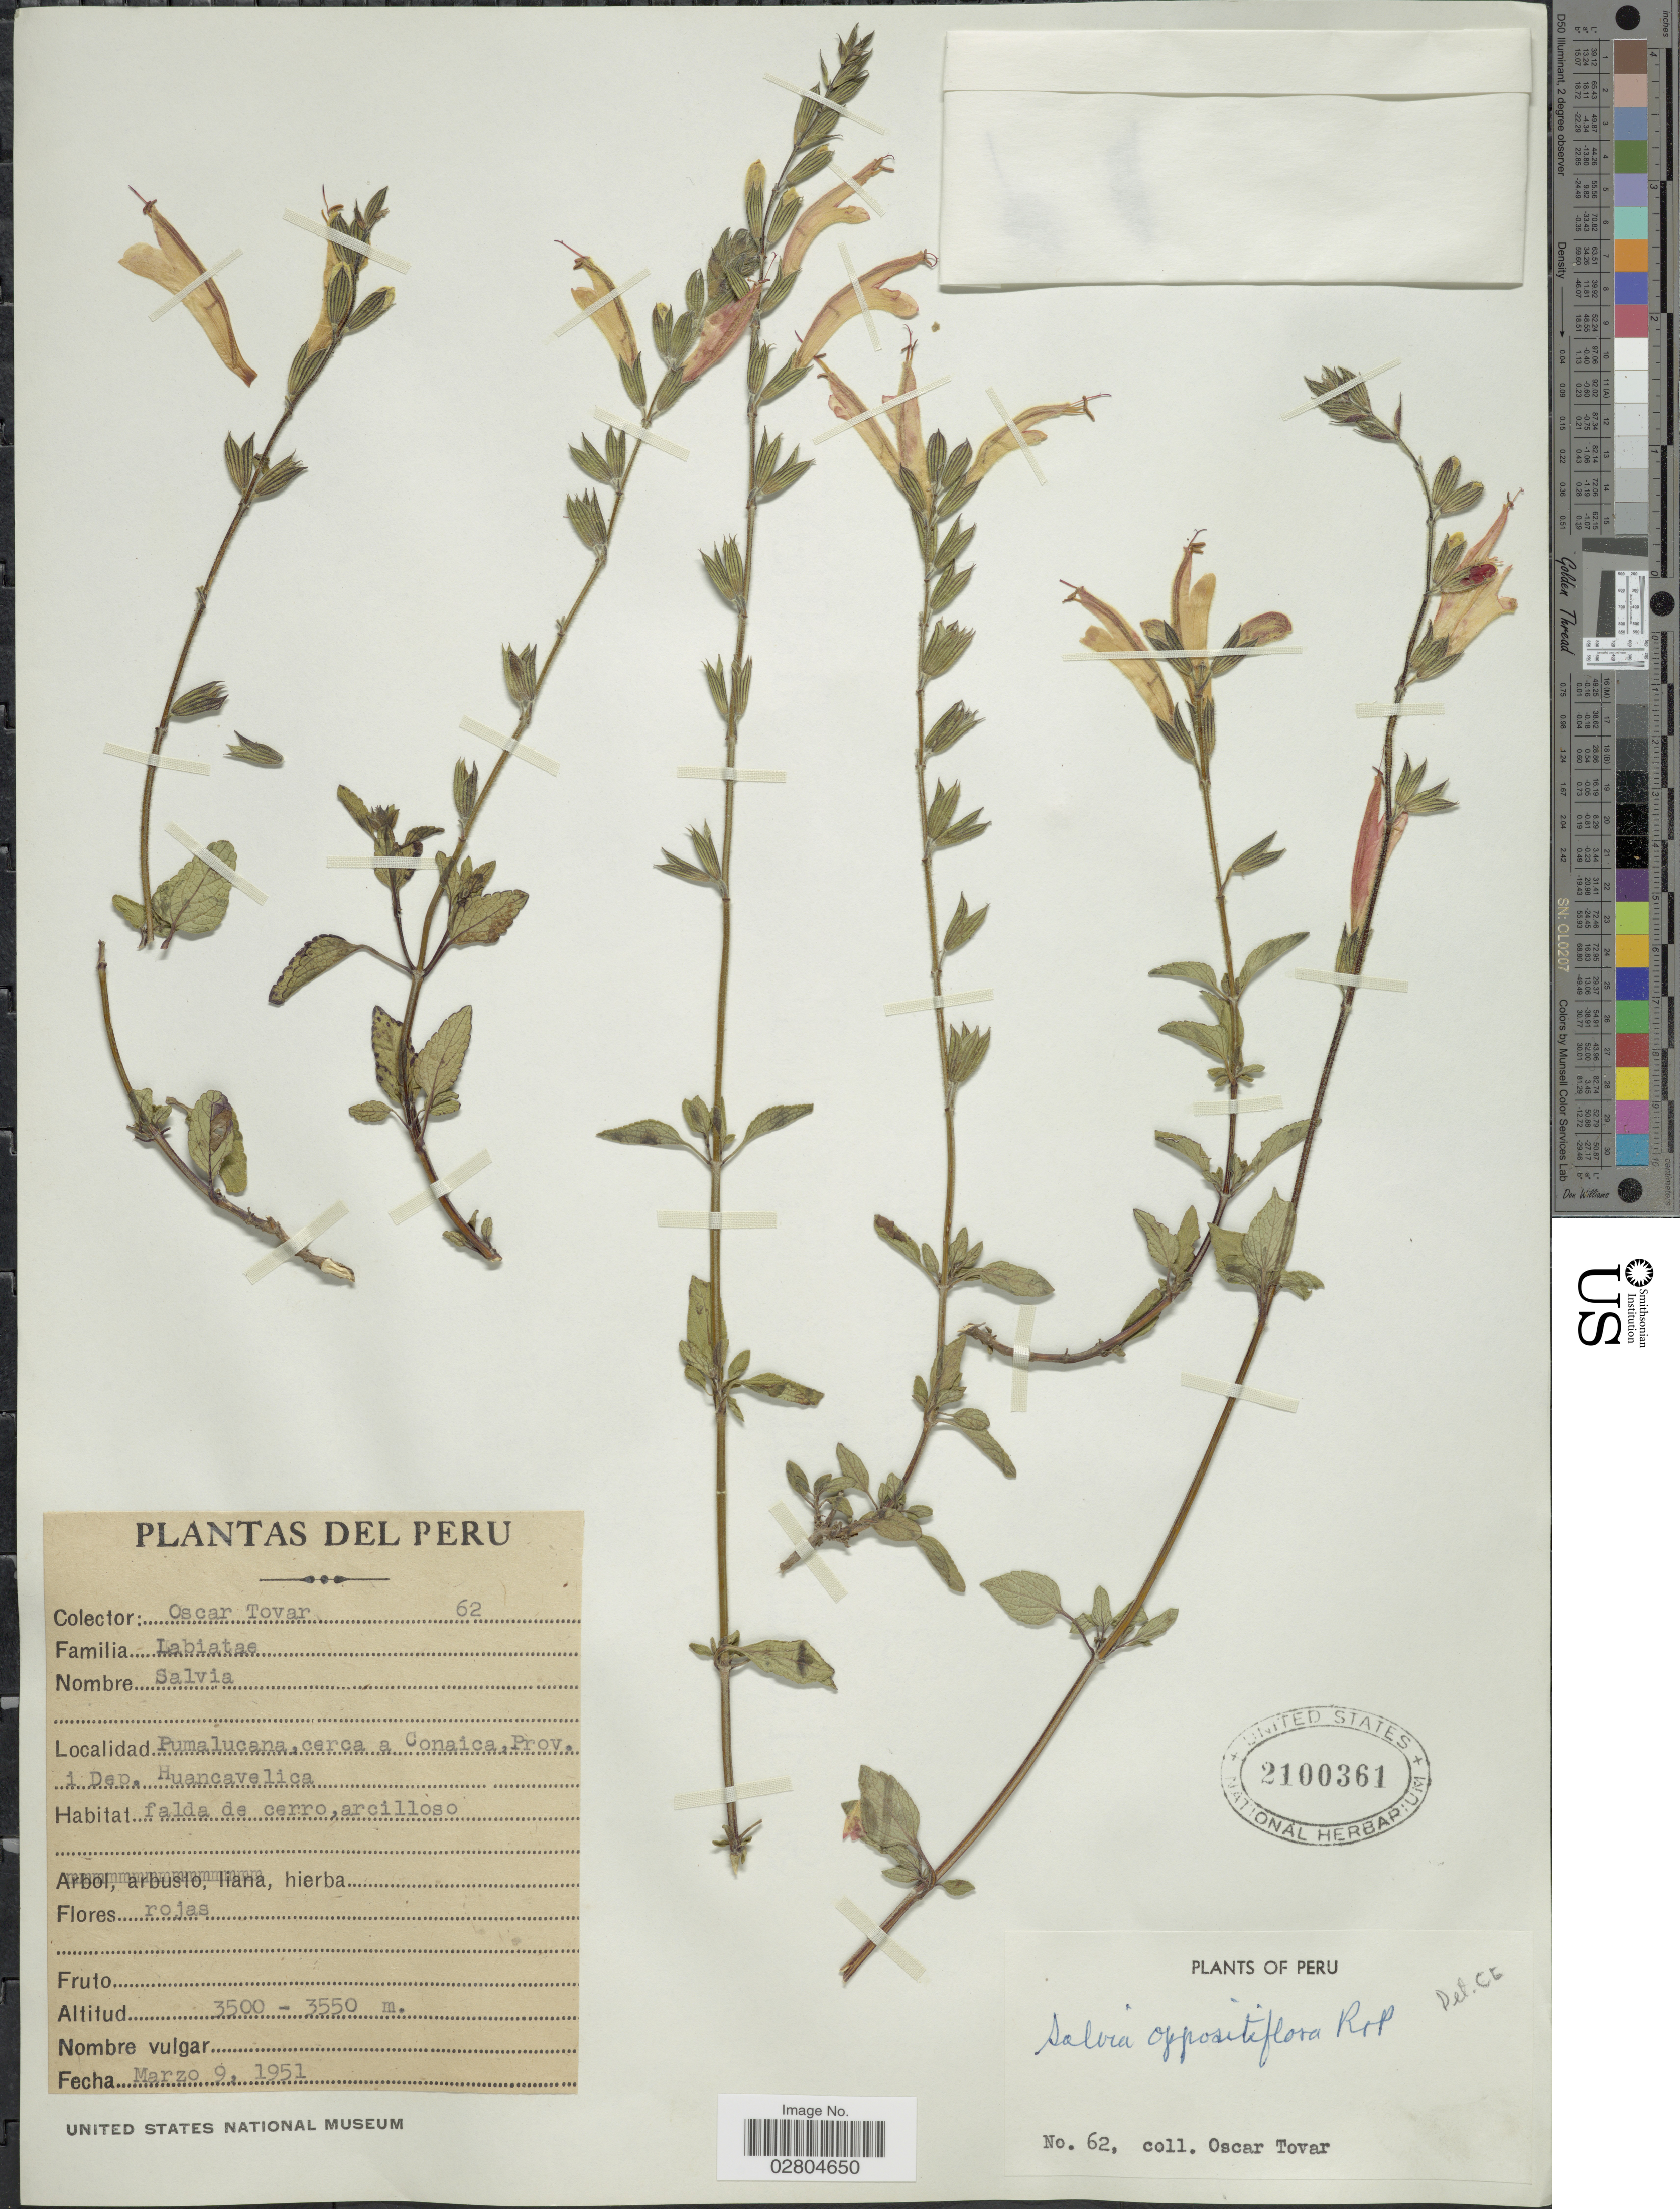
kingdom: Plantae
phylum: Tracheophyta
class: Magnoliopsida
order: Lamiales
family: Lamiaceae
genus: Salvia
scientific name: Salvia oppositiflora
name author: Ruiz & Pav.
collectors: Ó. Tovar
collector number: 62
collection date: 1951-03-09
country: Peru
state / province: Huancavelica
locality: Pumalucana, cerca a Conaica, Prov. i Dep. Huancavelica.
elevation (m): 3500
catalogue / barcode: US 2100361